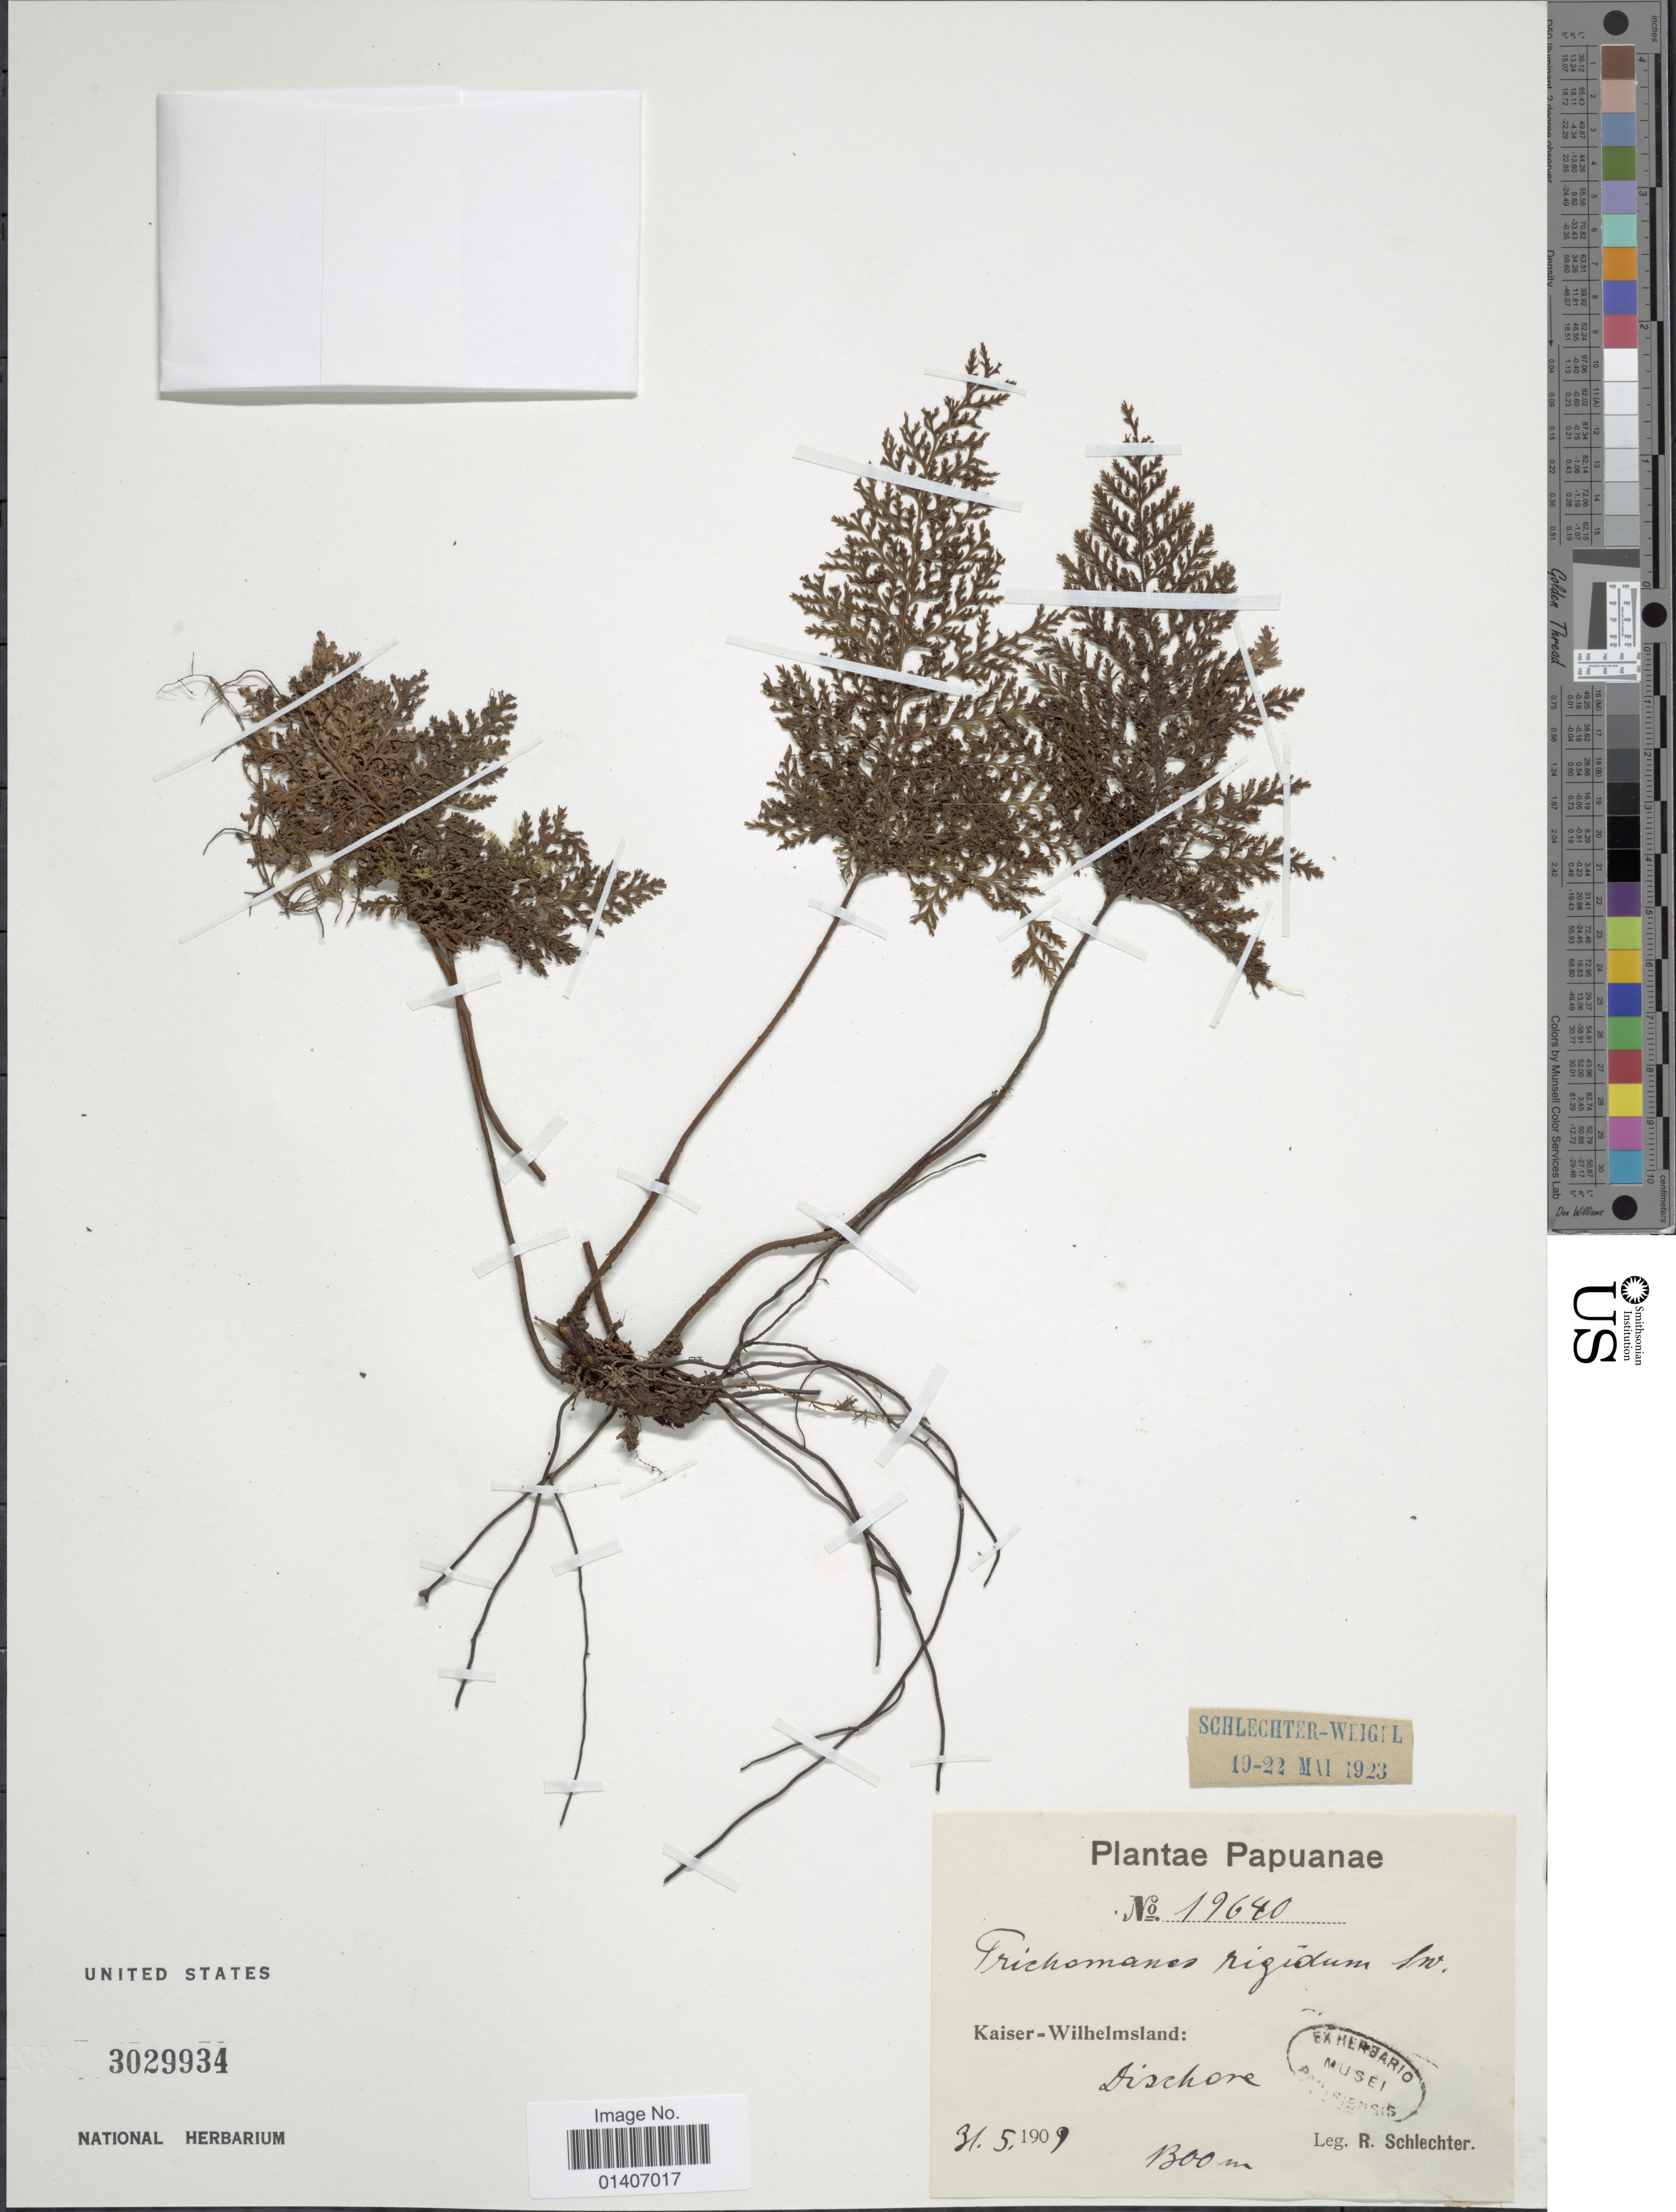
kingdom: Plantae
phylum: Tracheophyta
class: Polypodiopsida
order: Hymenophyllales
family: Hymenophyllaceae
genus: Abrodictyum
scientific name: Abrodictyum rigidum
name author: (Sw.) Ebihara & Dubuisson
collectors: F. R. R. Schlechter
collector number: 19640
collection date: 1909-05-31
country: Papua New Guinea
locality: Papuanae, Kaiser-Wilhelmsland, Dischore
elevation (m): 1300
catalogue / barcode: US 3029934